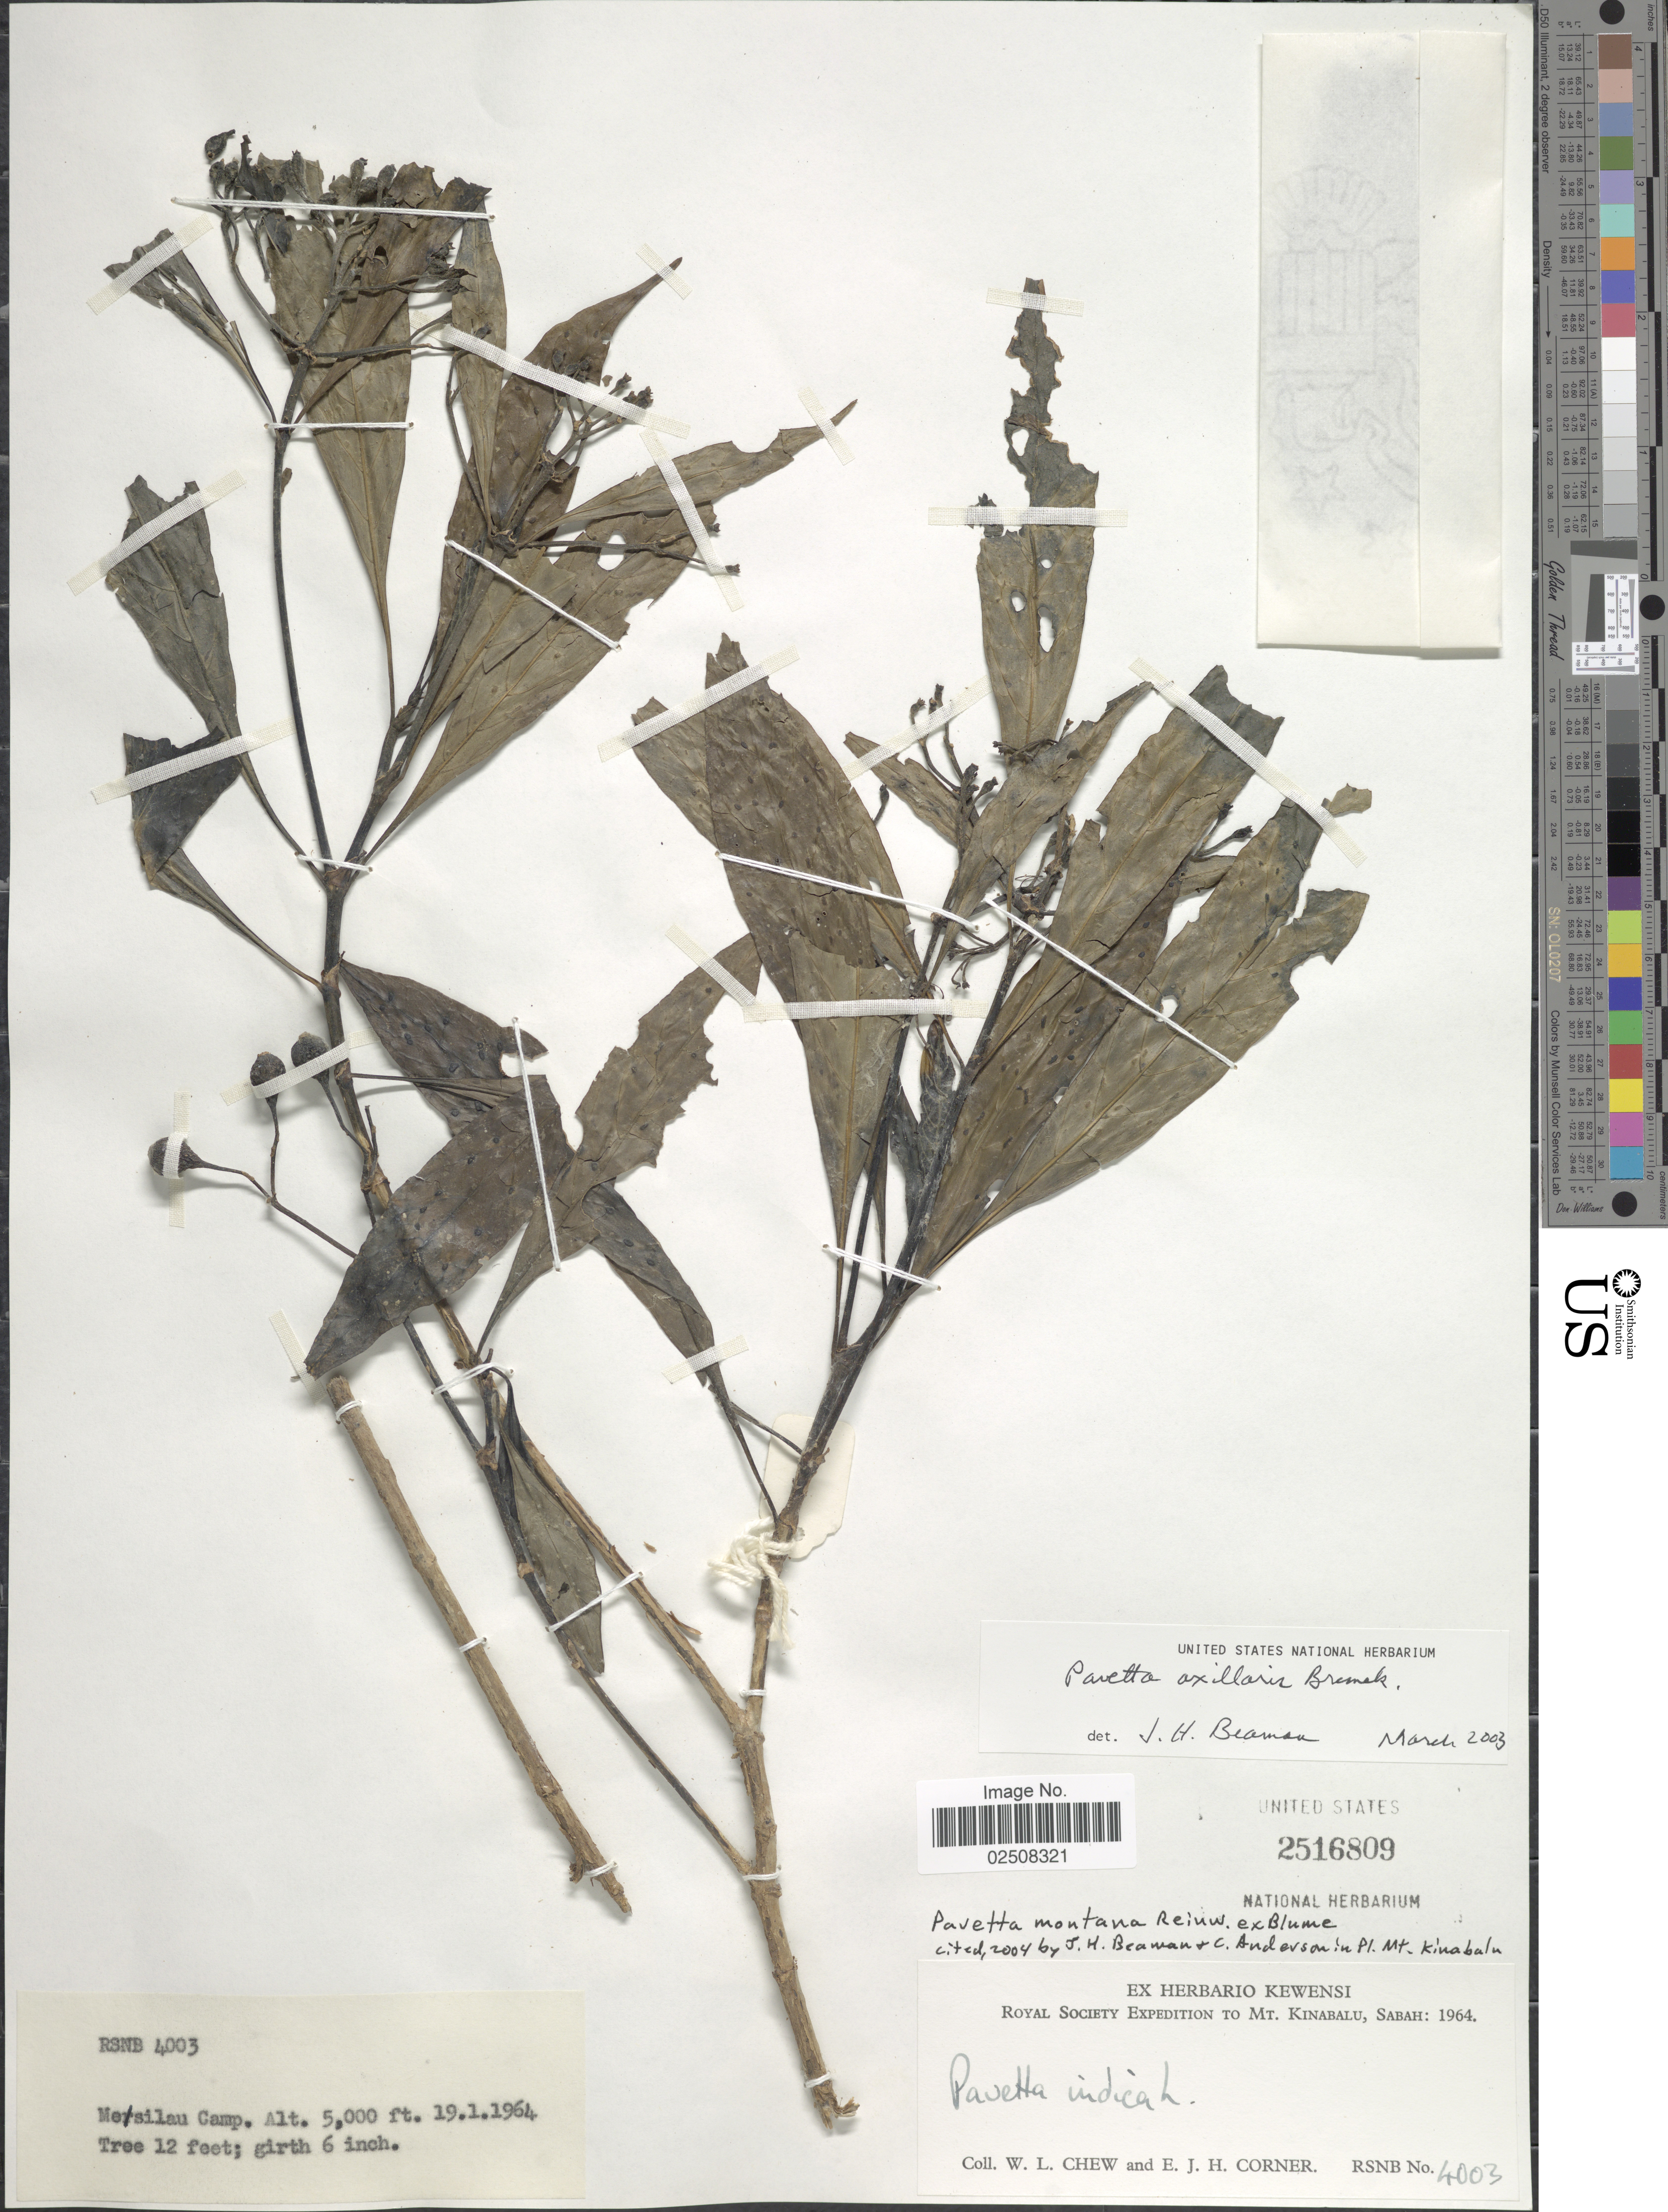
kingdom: Plantae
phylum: Tracheophyta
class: Magnoliopsida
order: Gentianales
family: Rubiaceae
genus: Pavetta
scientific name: Pavetta montana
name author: Reinw. ex Blume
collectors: W. Chew & E. Corner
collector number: RSNB 4003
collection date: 1964-01-19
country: Malaysia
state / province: Sabah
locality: Mt Kinabalu, Mesilau Camp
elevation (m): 1524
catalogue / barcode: US 2516809